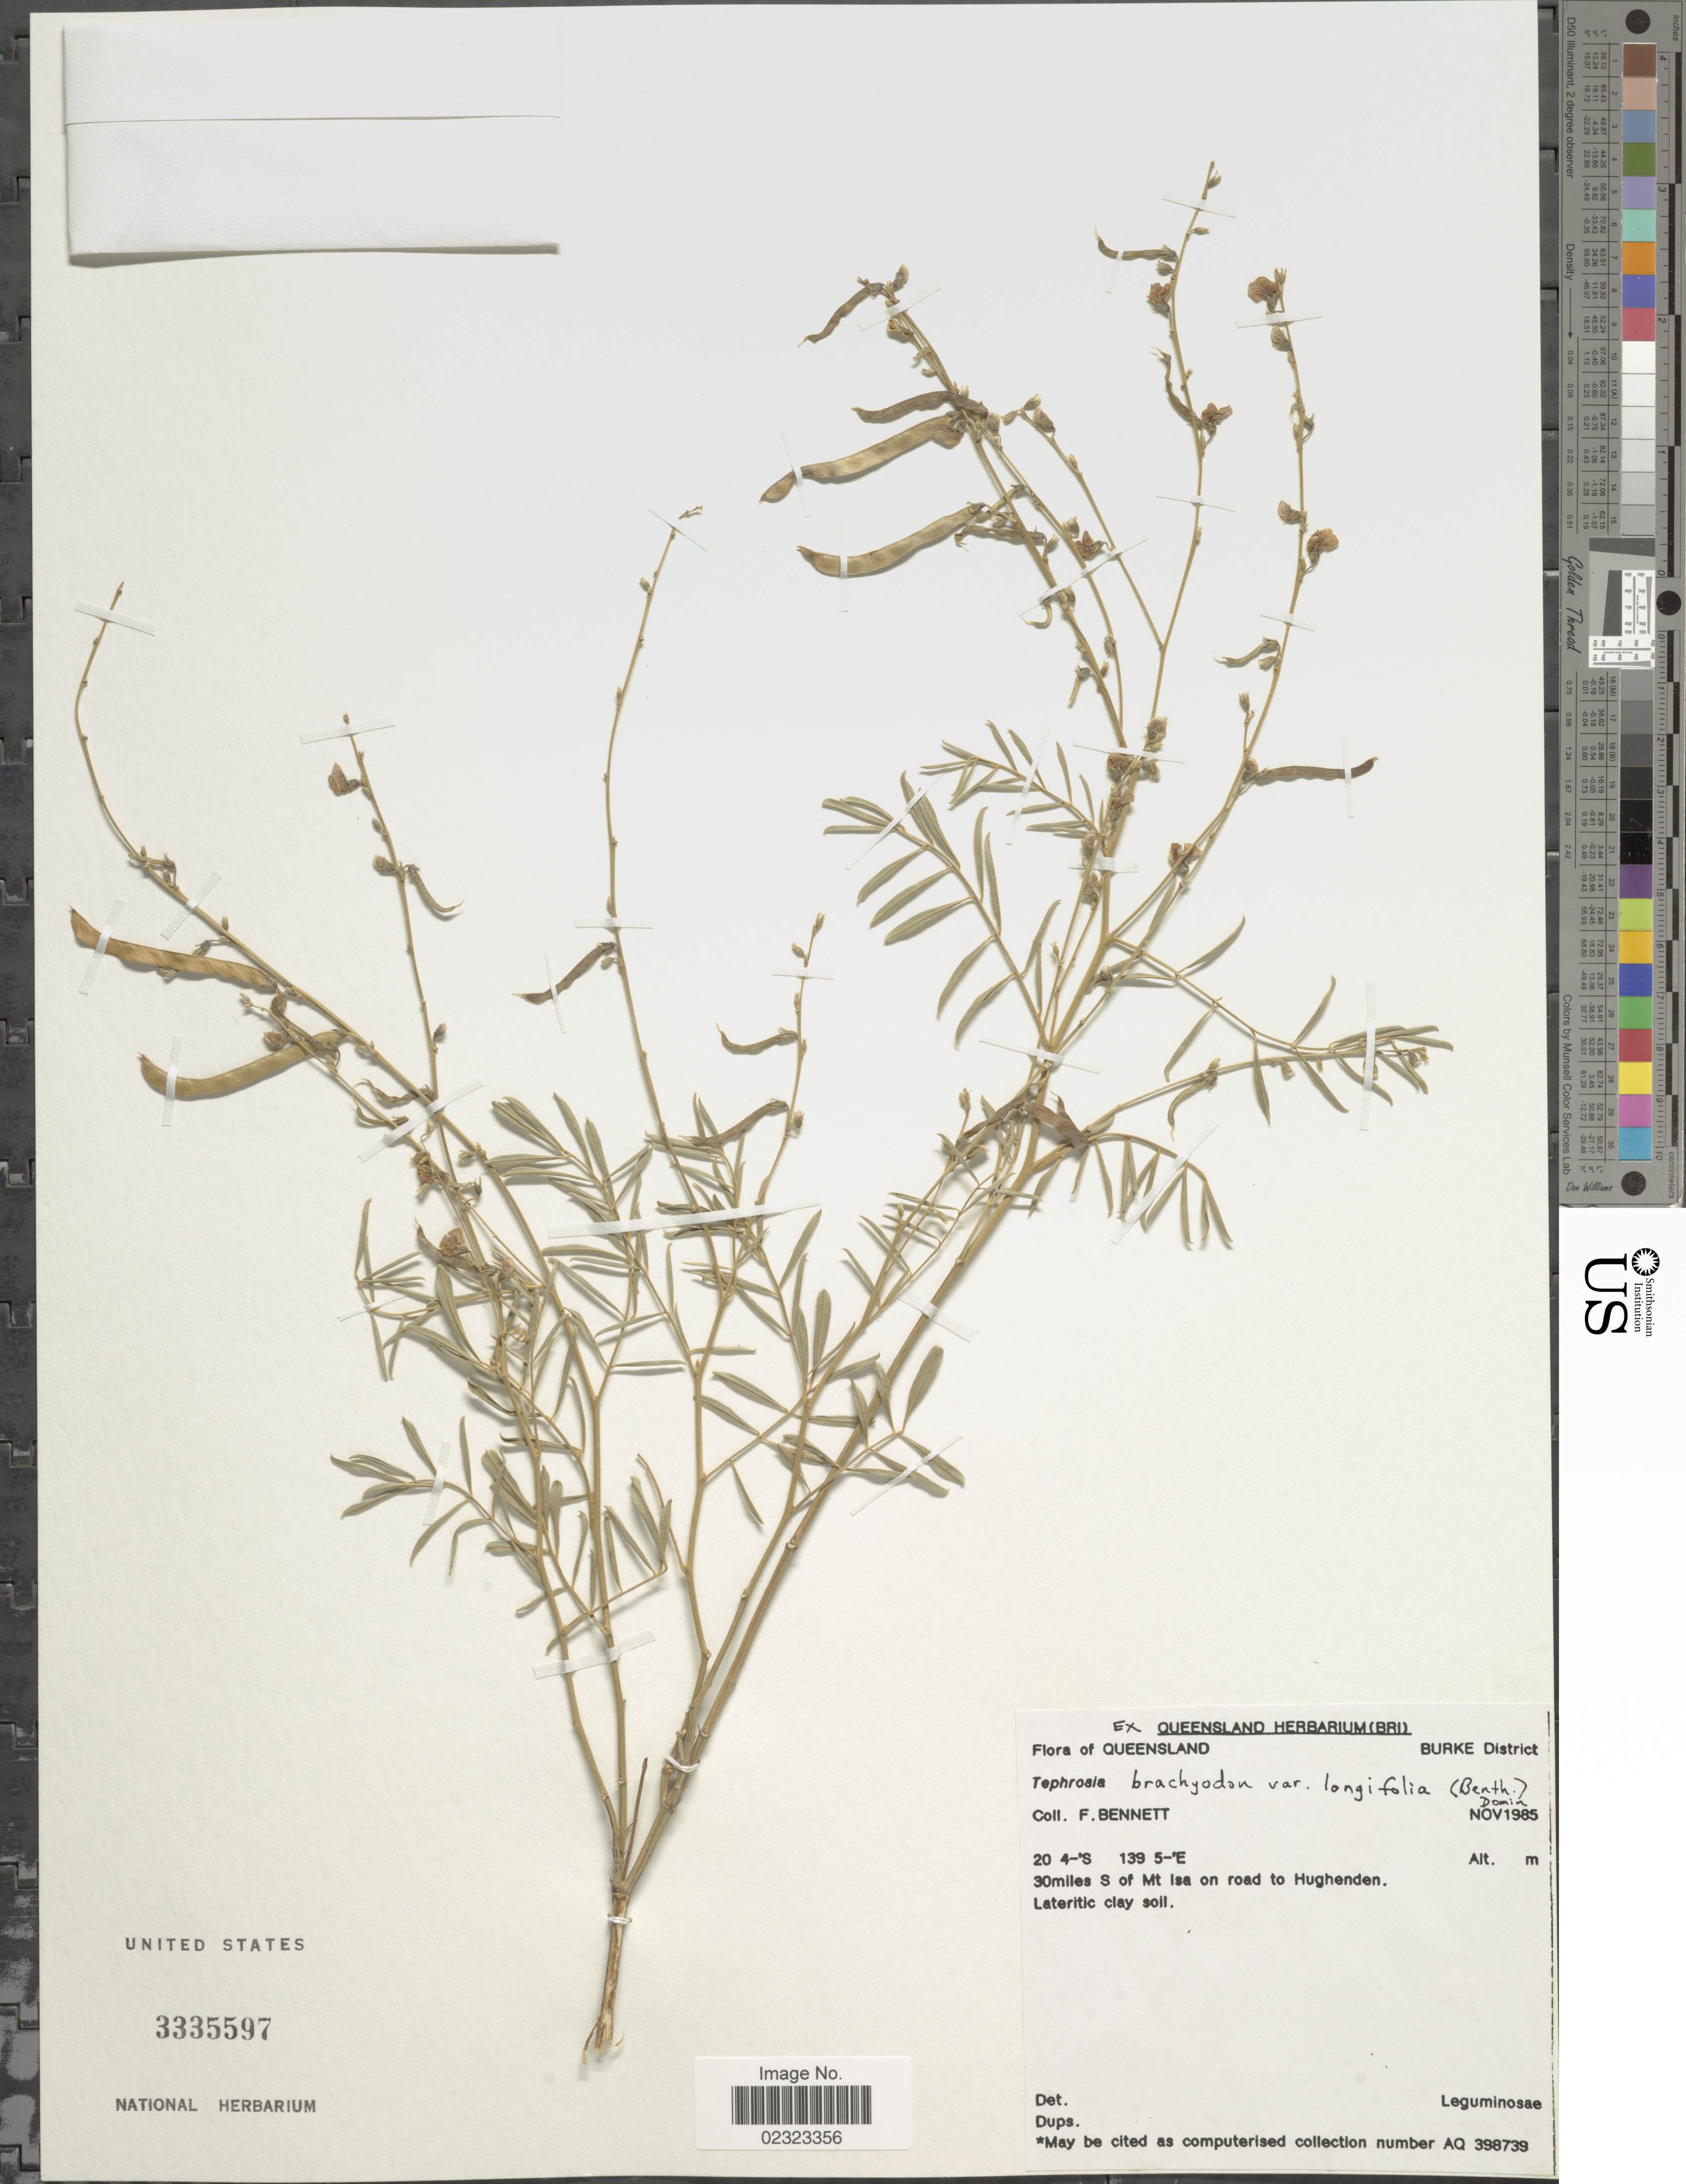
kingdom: Plantae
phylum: Tracheophyta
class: Magnoliopsida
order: Fabales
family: Fabaceae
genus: Tephrosia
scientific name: Tephrosia brachyodon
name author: Domin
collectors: F. Bennett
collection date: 1985-11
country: Australia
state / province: Queensland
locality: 30 miles S of Mt Isa on road to Hughenden.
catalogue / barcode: US 3335597